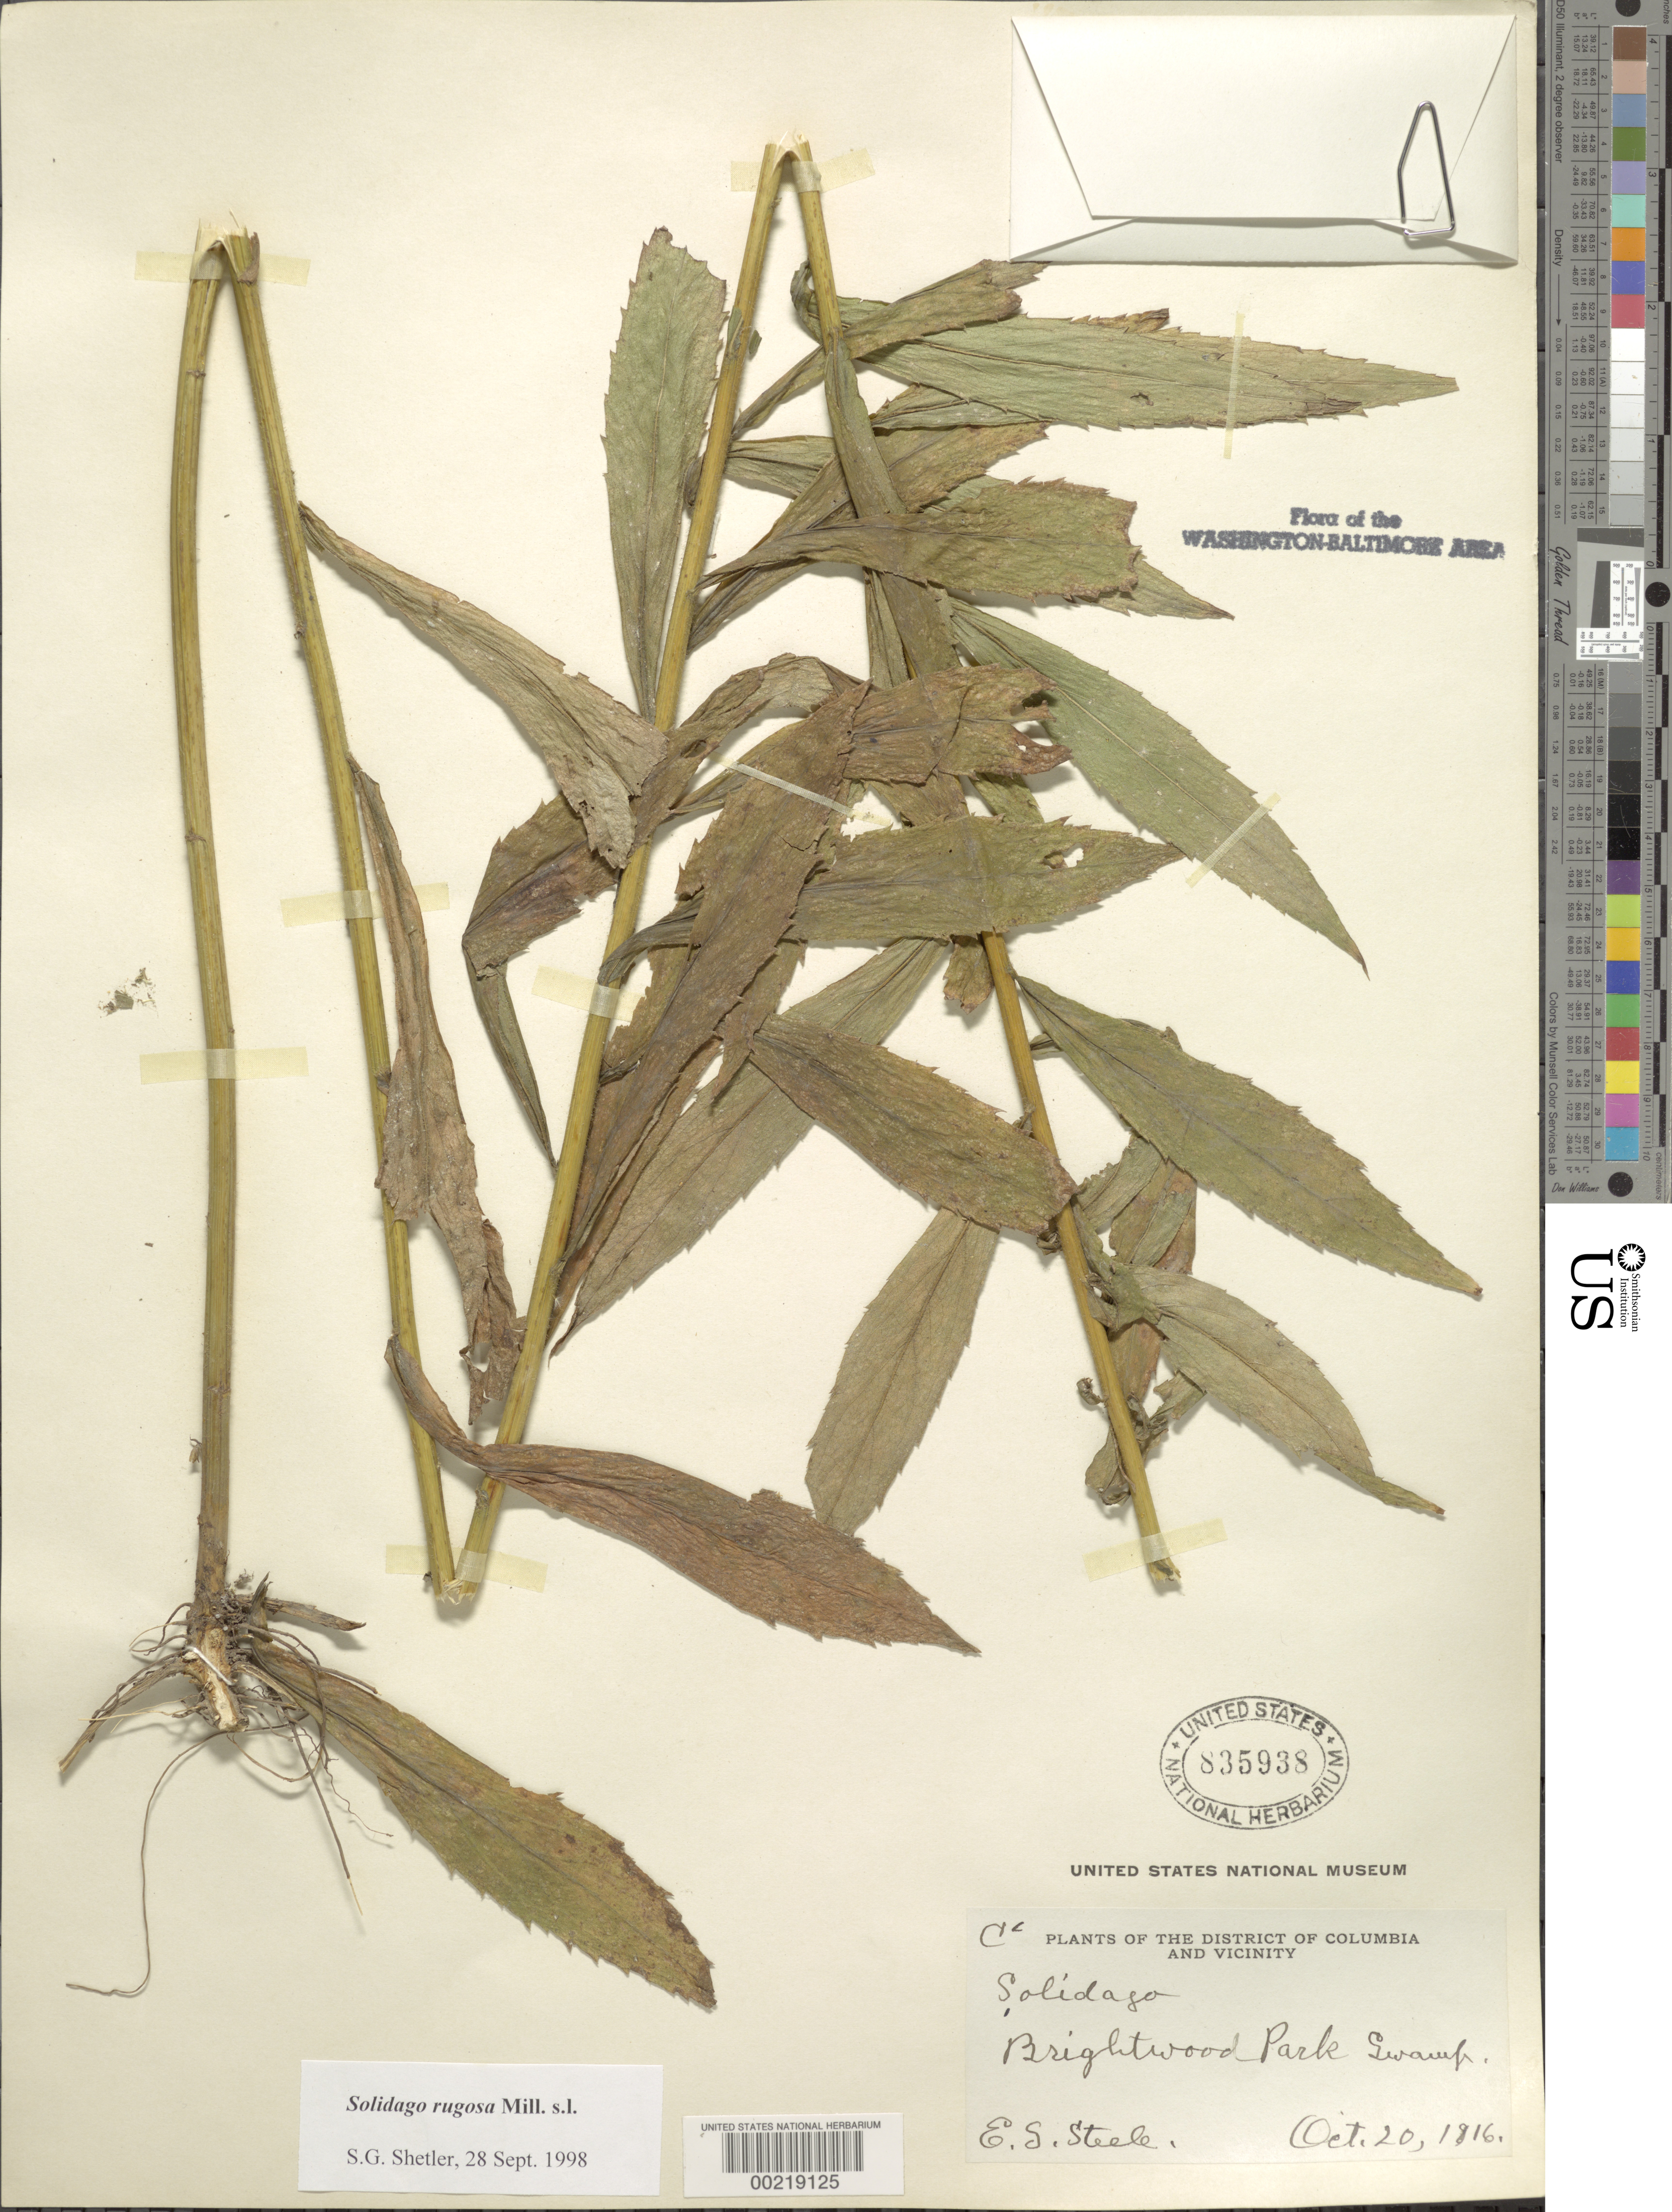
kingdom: Plantae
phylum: Tracheophyta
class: Magnoliopsida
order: Asterales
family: Asteraceae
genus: Solidago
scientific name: Solidago rugosa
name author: Mill.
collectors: E. Steele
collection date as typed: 20 Oct 1916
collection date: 1916-10-20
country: United States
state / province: District of Columbia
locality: Brightwood Park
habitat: Swamp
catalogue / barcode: US 835938